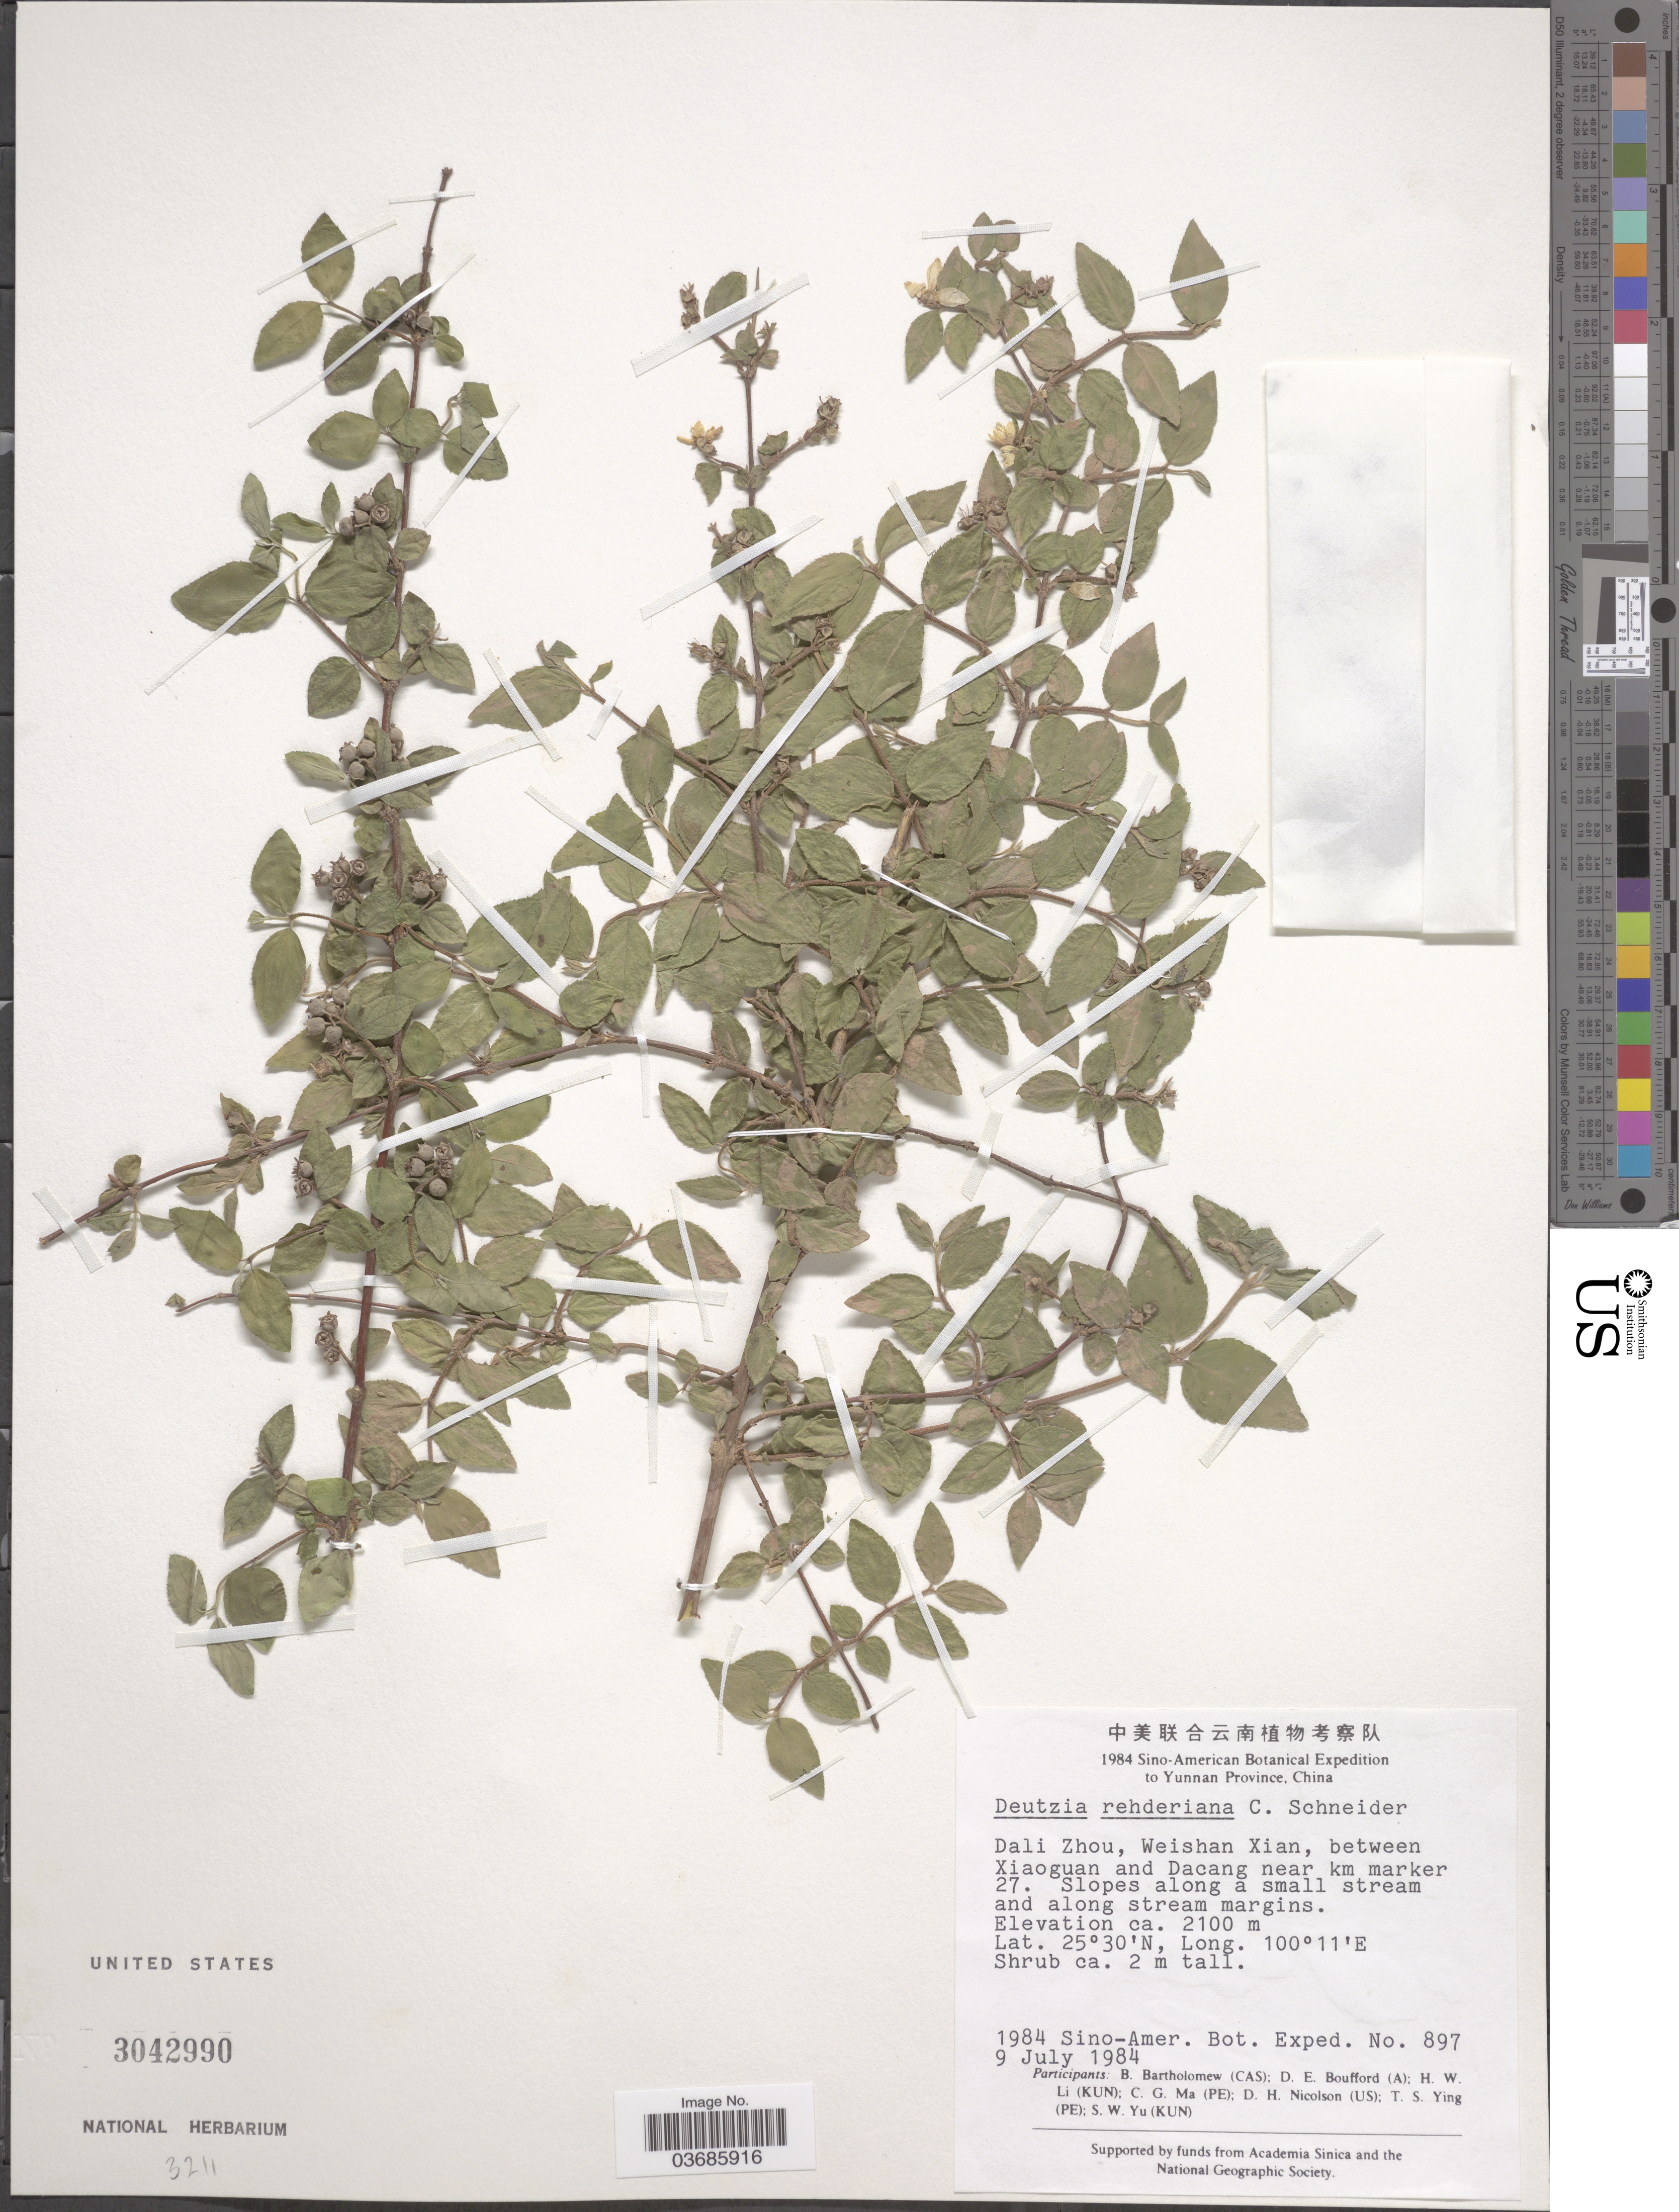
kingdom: Plantae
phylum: Tracheophyta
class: Magnoliopsida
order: Cornales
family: Hydrangeaceae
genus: Deutzia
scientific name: Deutzia rehderiana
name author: C.K. Schneid.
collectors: B. Bartholomew, D. E. Boufford, H. W. Li, C. Ma & et al.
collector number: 897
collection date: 1984-07-09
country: China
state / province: Yunnan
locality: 1984 Sino-American Botanical Expedition to Yunnan Province, China. Dali Zhou, Weishan Xian, between Xiaoguan and Dacang near km marker 27. Slopes along a small stream and along stream margins.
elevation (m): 2100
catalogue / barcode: US 3042990